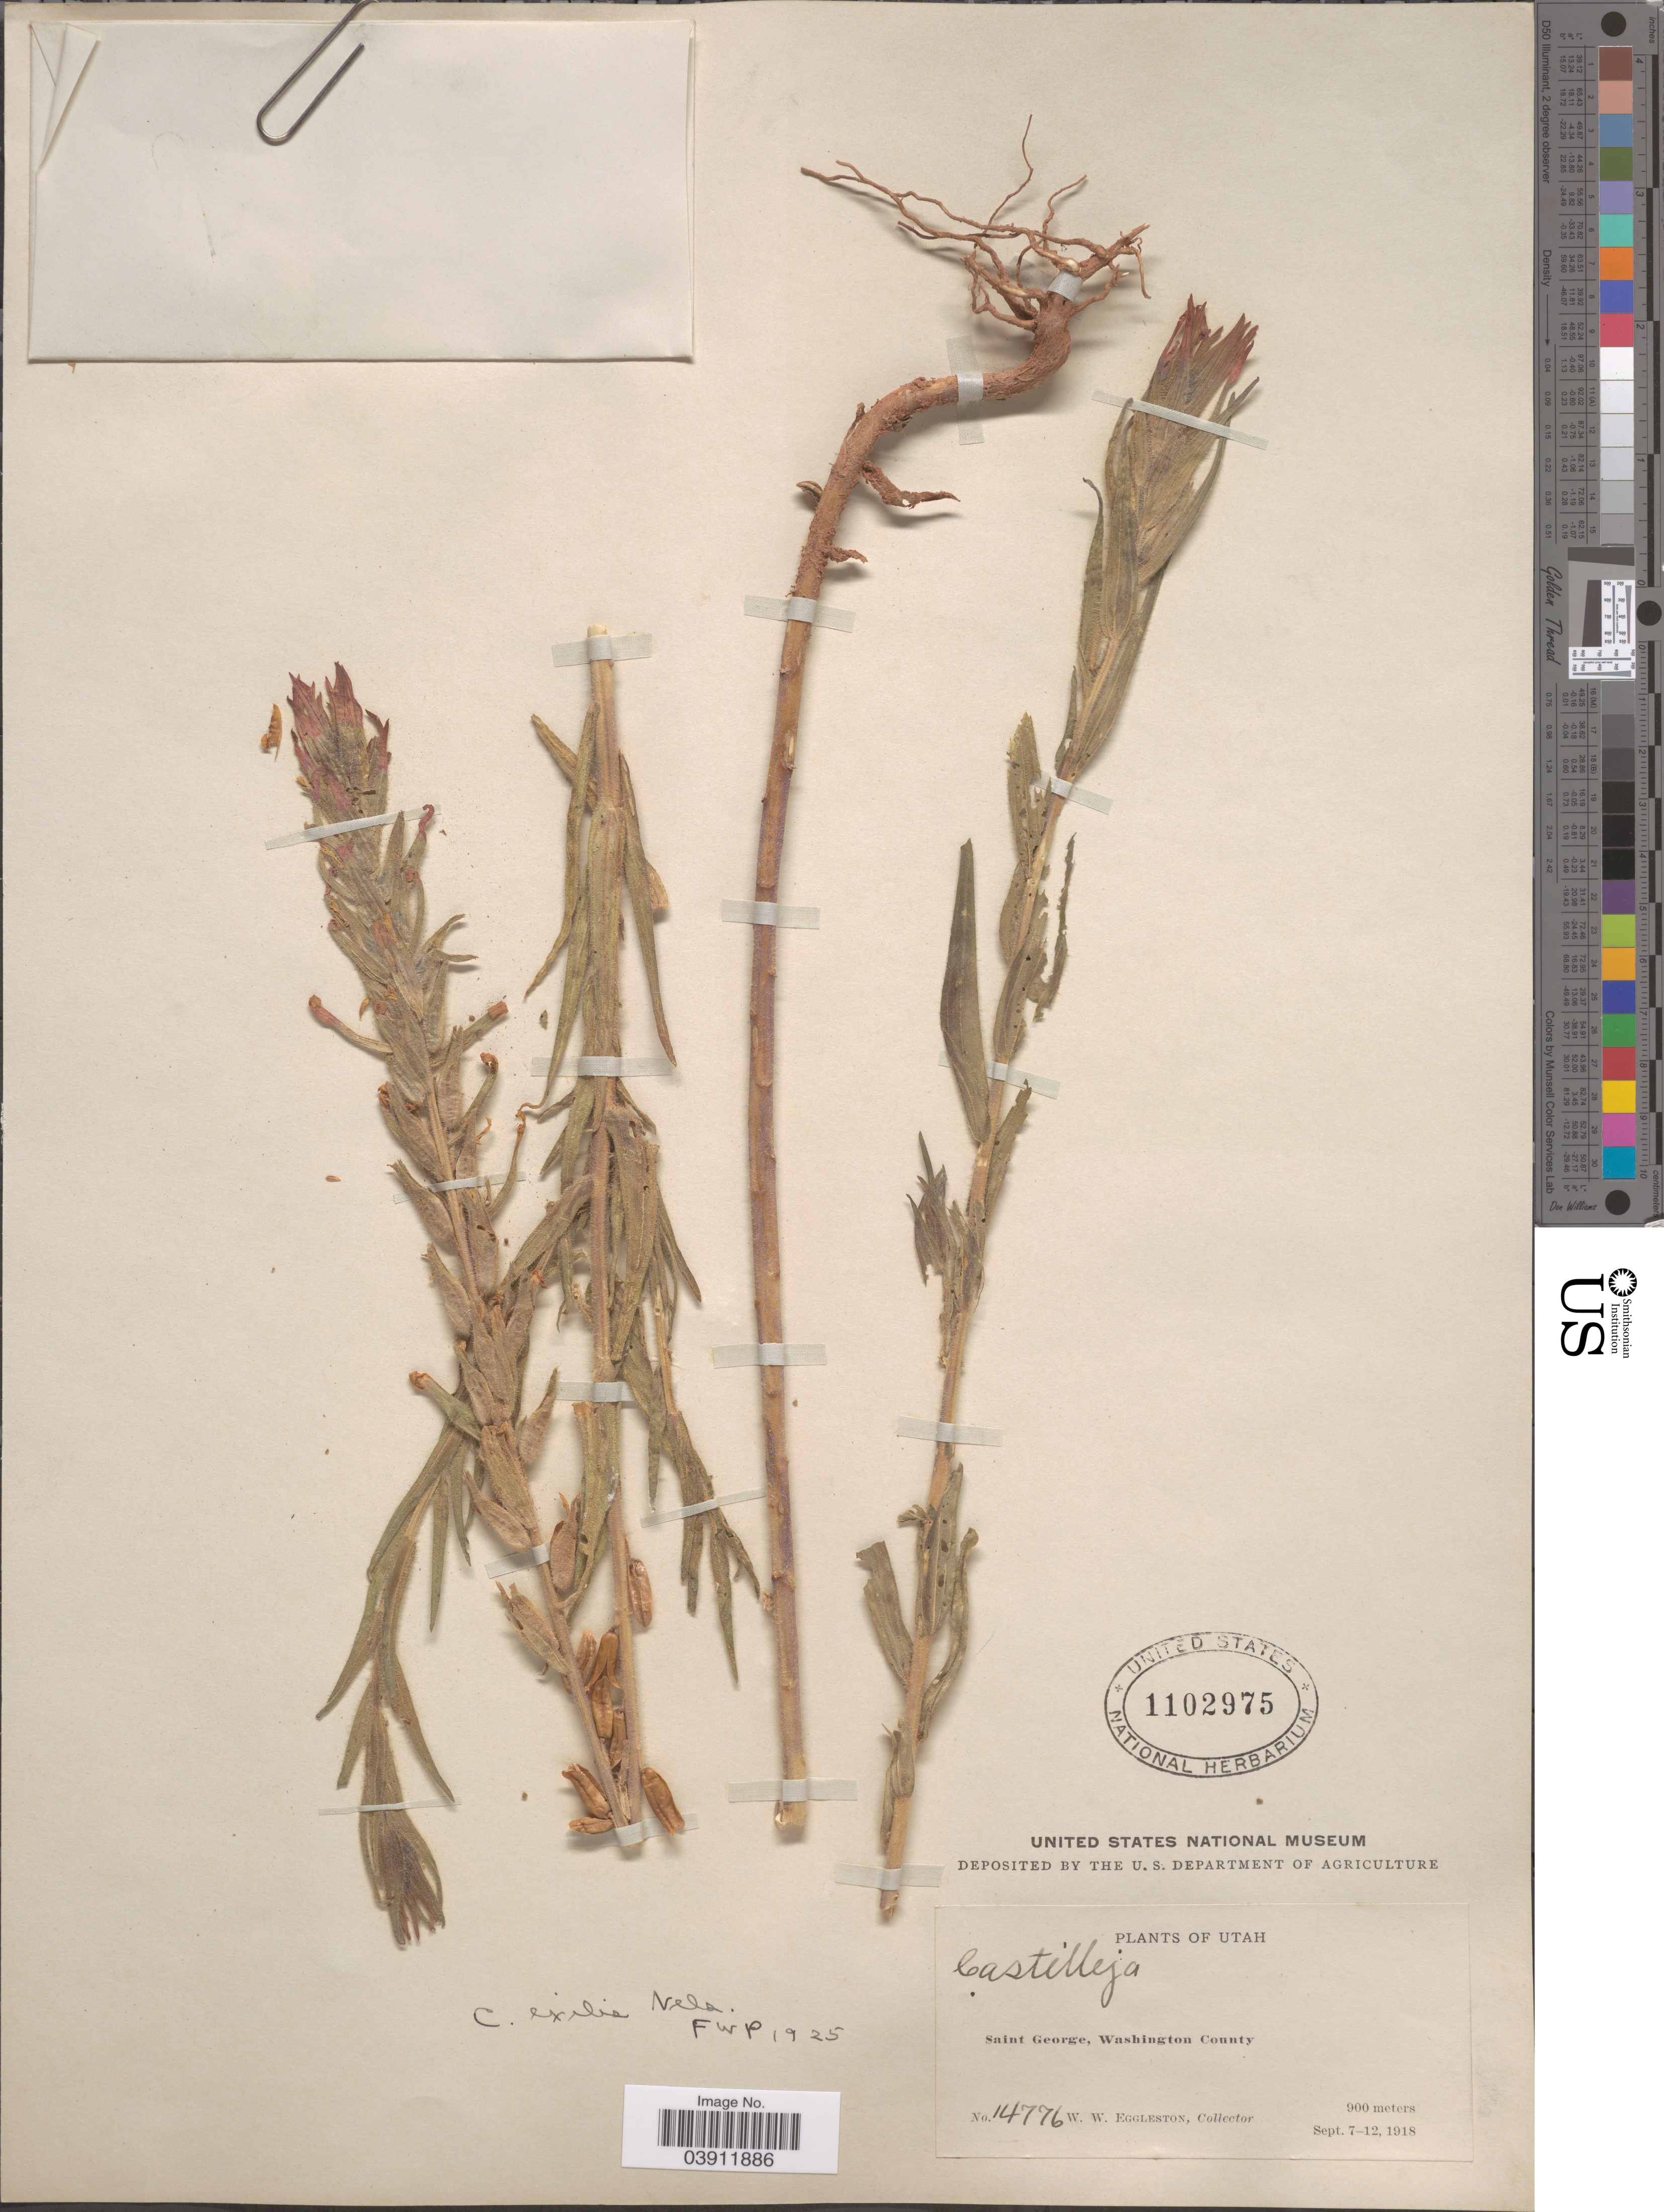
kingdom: Plantae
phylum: Tracheophyta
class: Magnoliopsida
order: Lamiales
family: Orobanchaceae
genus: Castilleja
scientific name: Castilleja exilis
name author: A. Nelson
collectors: W. W. Eggleston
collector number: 14776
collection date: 1918-09-07/1918-09-12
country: United States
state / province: Utah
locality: Saint George, Washington County.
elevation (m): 900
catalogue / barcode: US 1102975